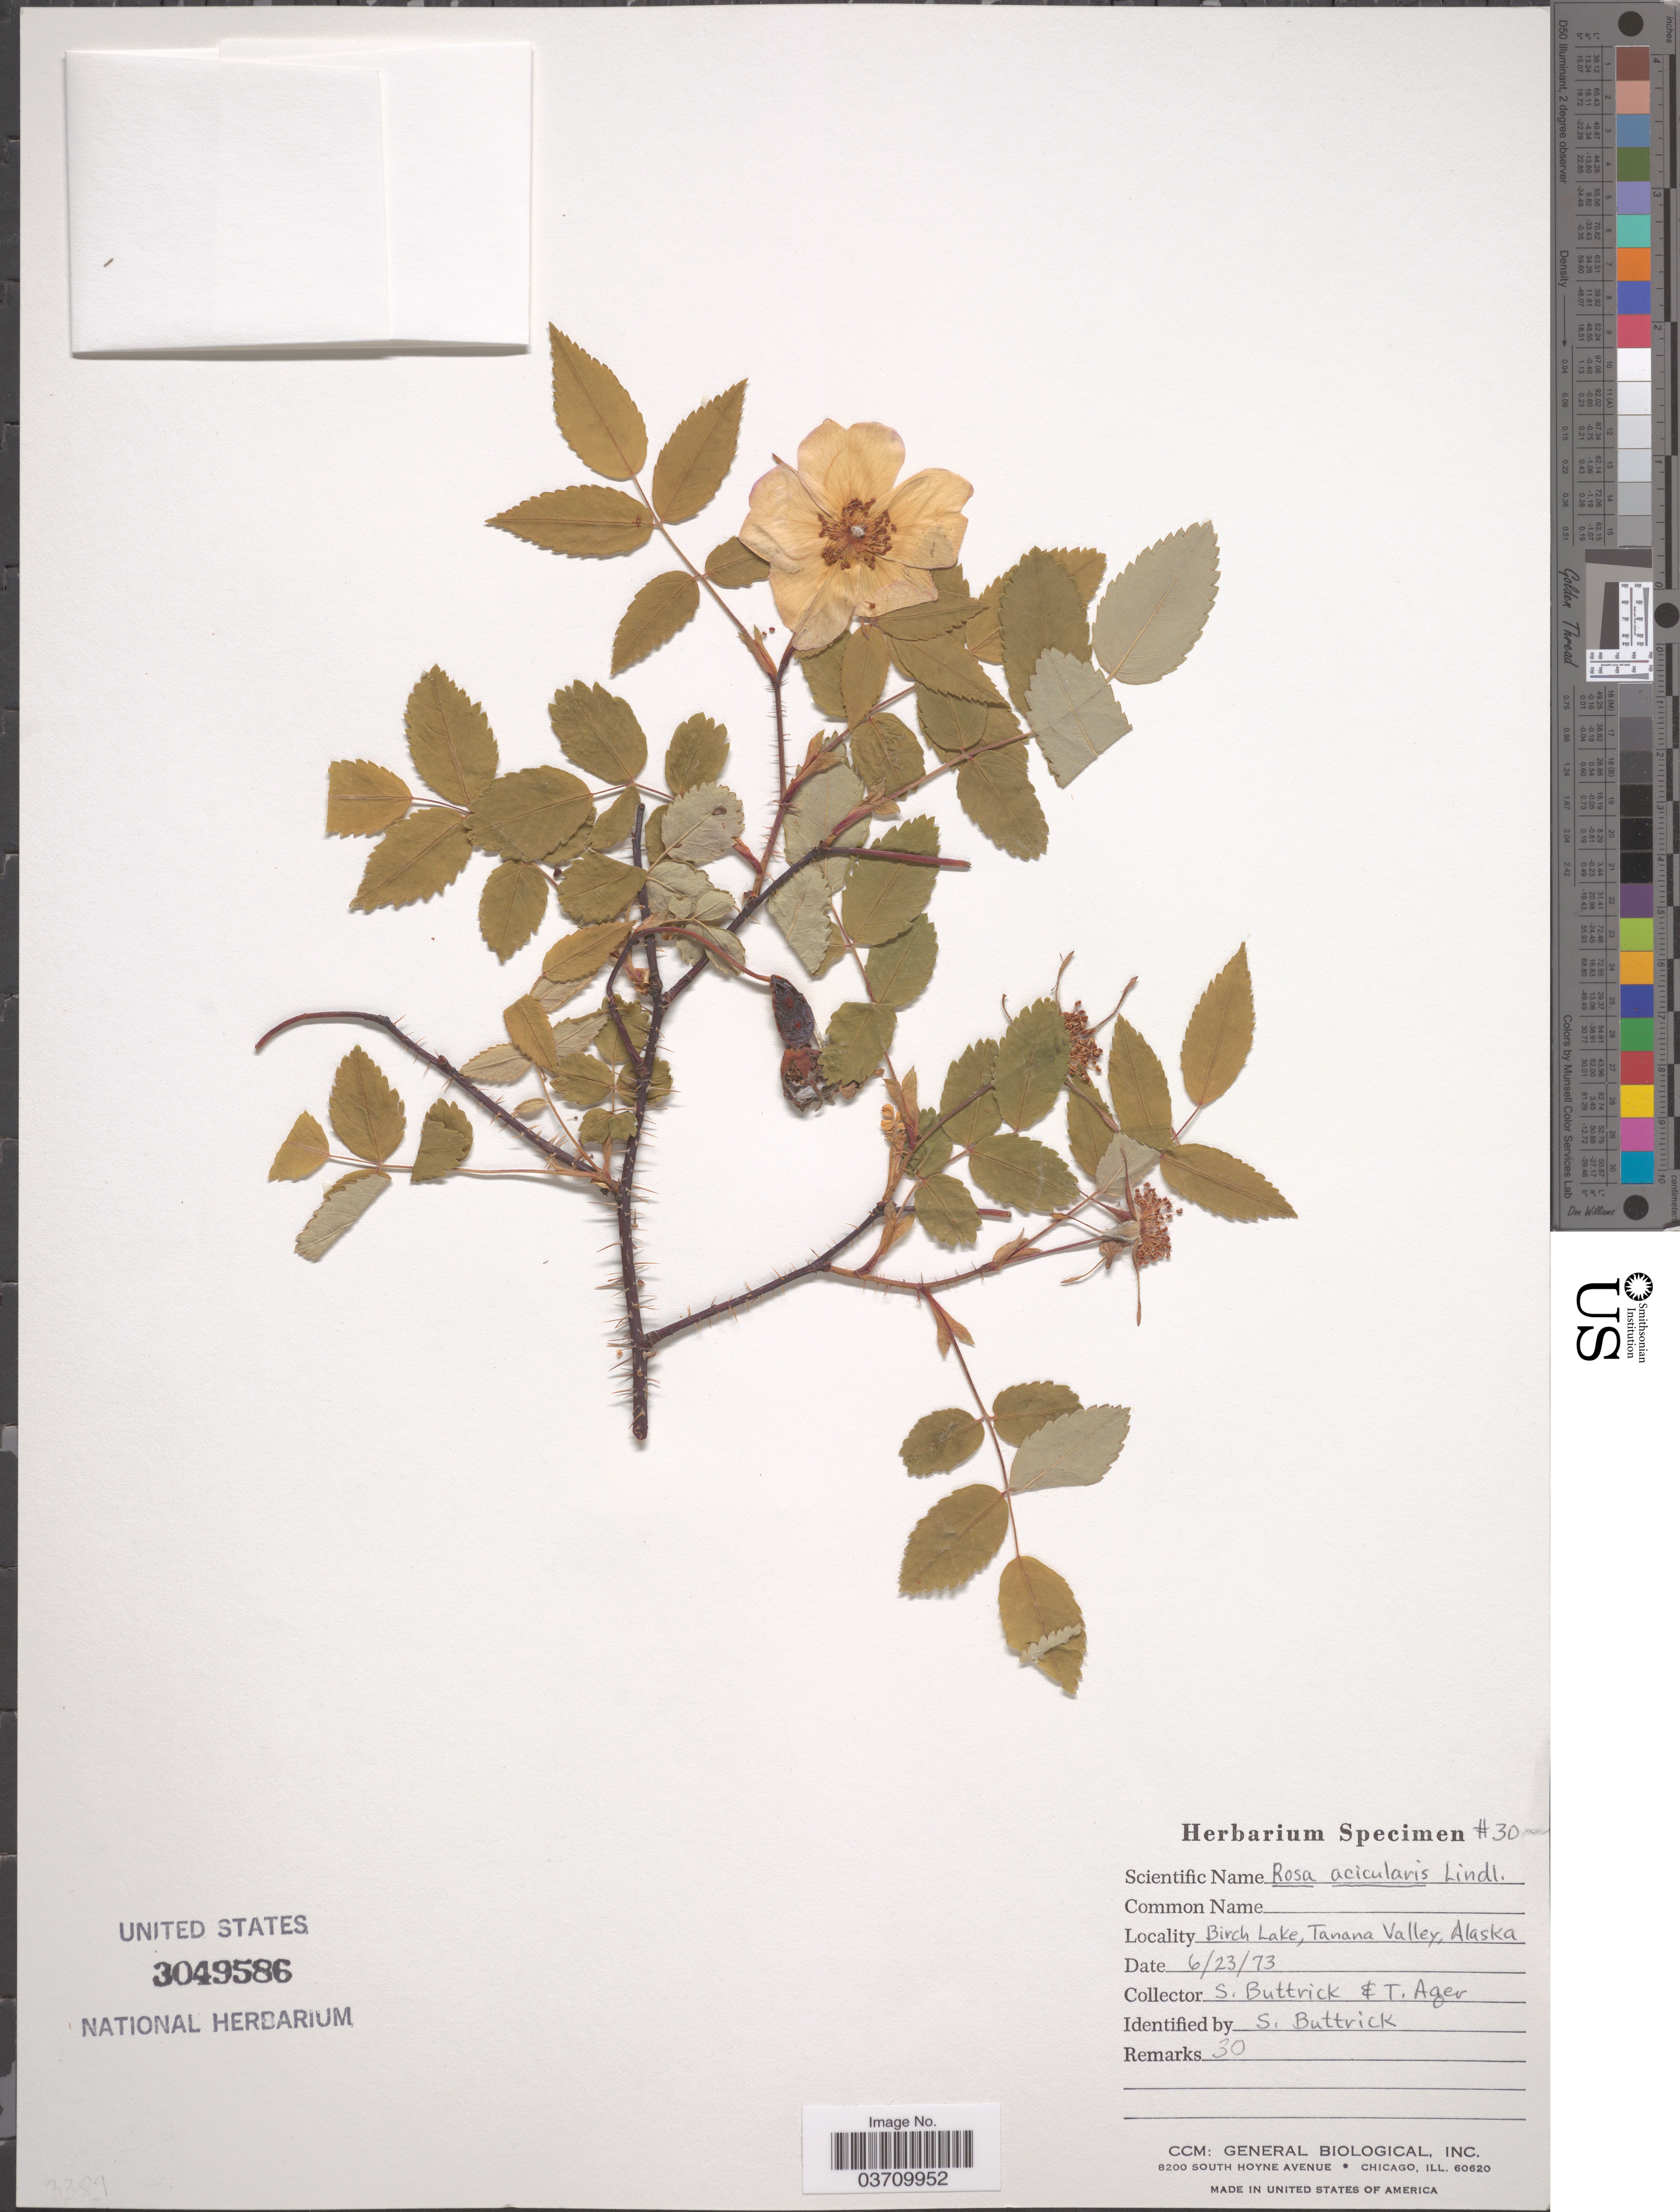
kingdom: Plantae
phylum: Tracheophyta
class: Magnoliopsida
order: Rosales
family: Rosaceae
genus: Rosa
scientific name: Rosa acicularis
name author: Lindl.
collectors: S. Buttrick & T. Ager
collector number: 30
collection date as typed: Transcribed d/m/y: 23/6/73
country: United States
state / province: Alaska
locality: Birch Lake, Tanana Valley.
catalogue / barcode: US 3049586